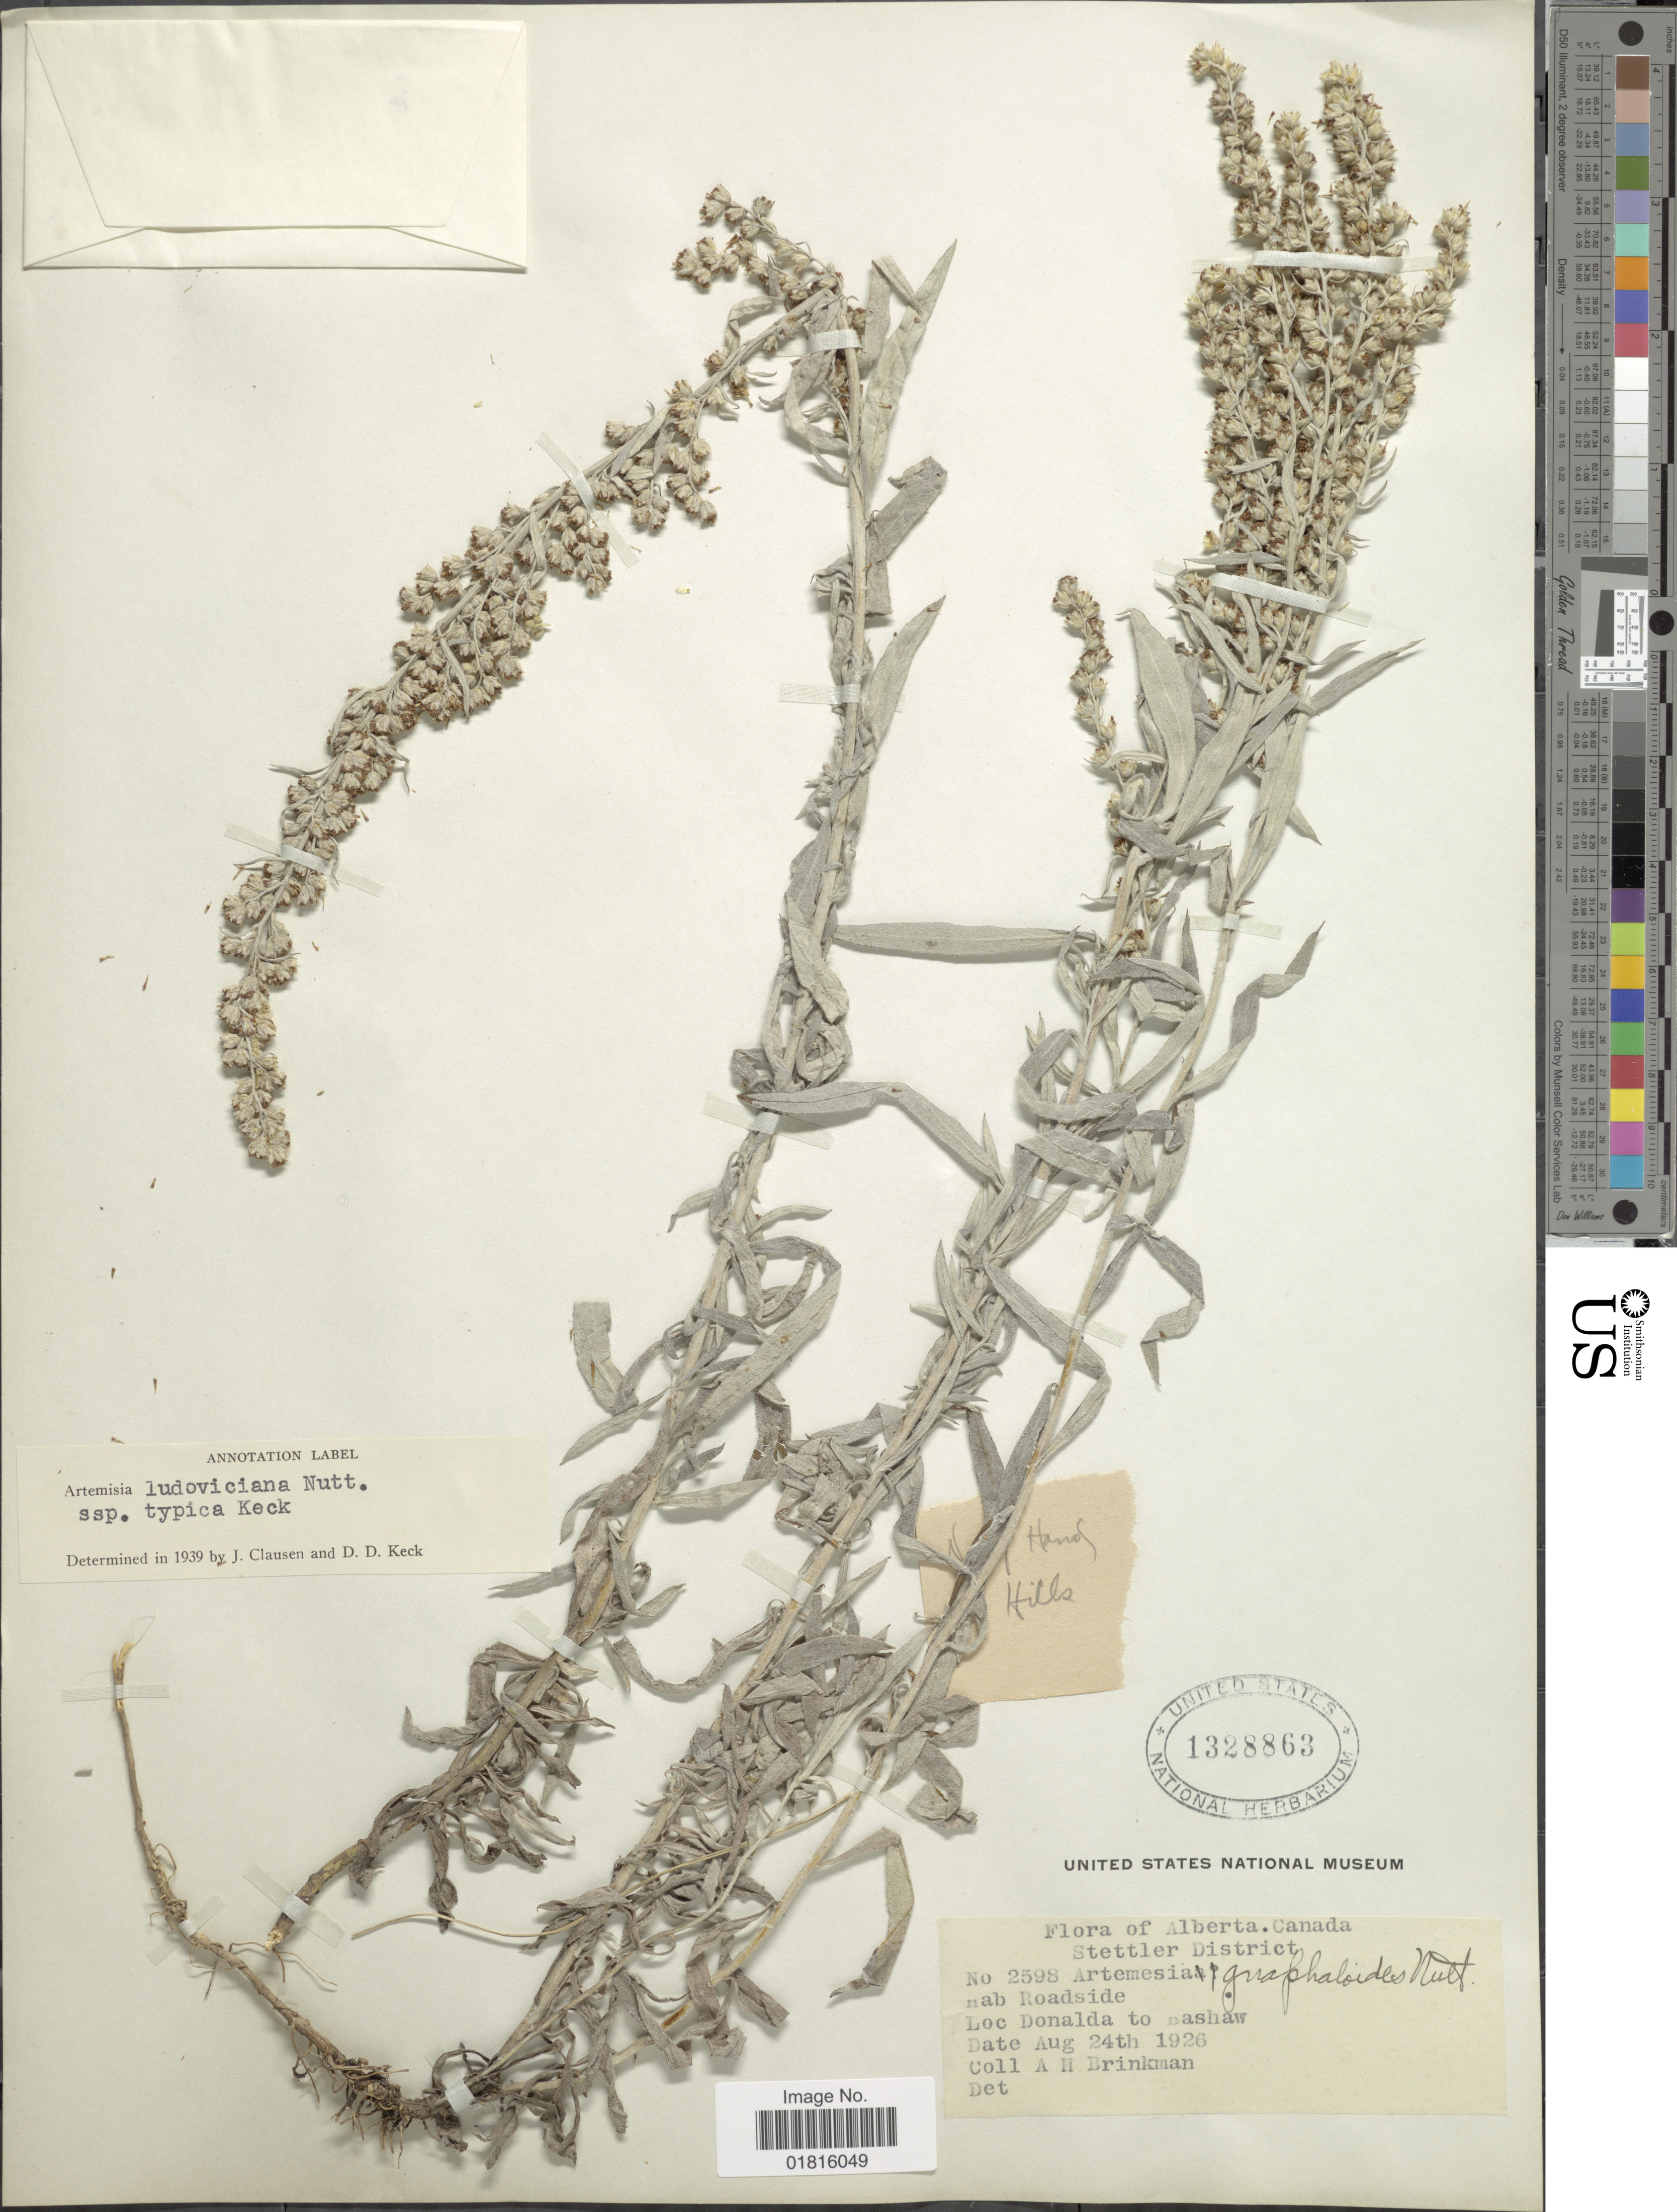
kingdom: Plantae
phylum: Tracheophyta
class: Magnoliopsida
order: Asterales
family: Asteraceae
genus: Artemisia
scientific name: Artemisia ludoviciana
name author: Nutt.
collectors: A. Brinkman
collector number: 2598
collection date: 1926-08-24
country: Canada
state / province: Alberta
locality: Stettler District, Donalda to Bashaw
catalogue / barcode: US 1328863